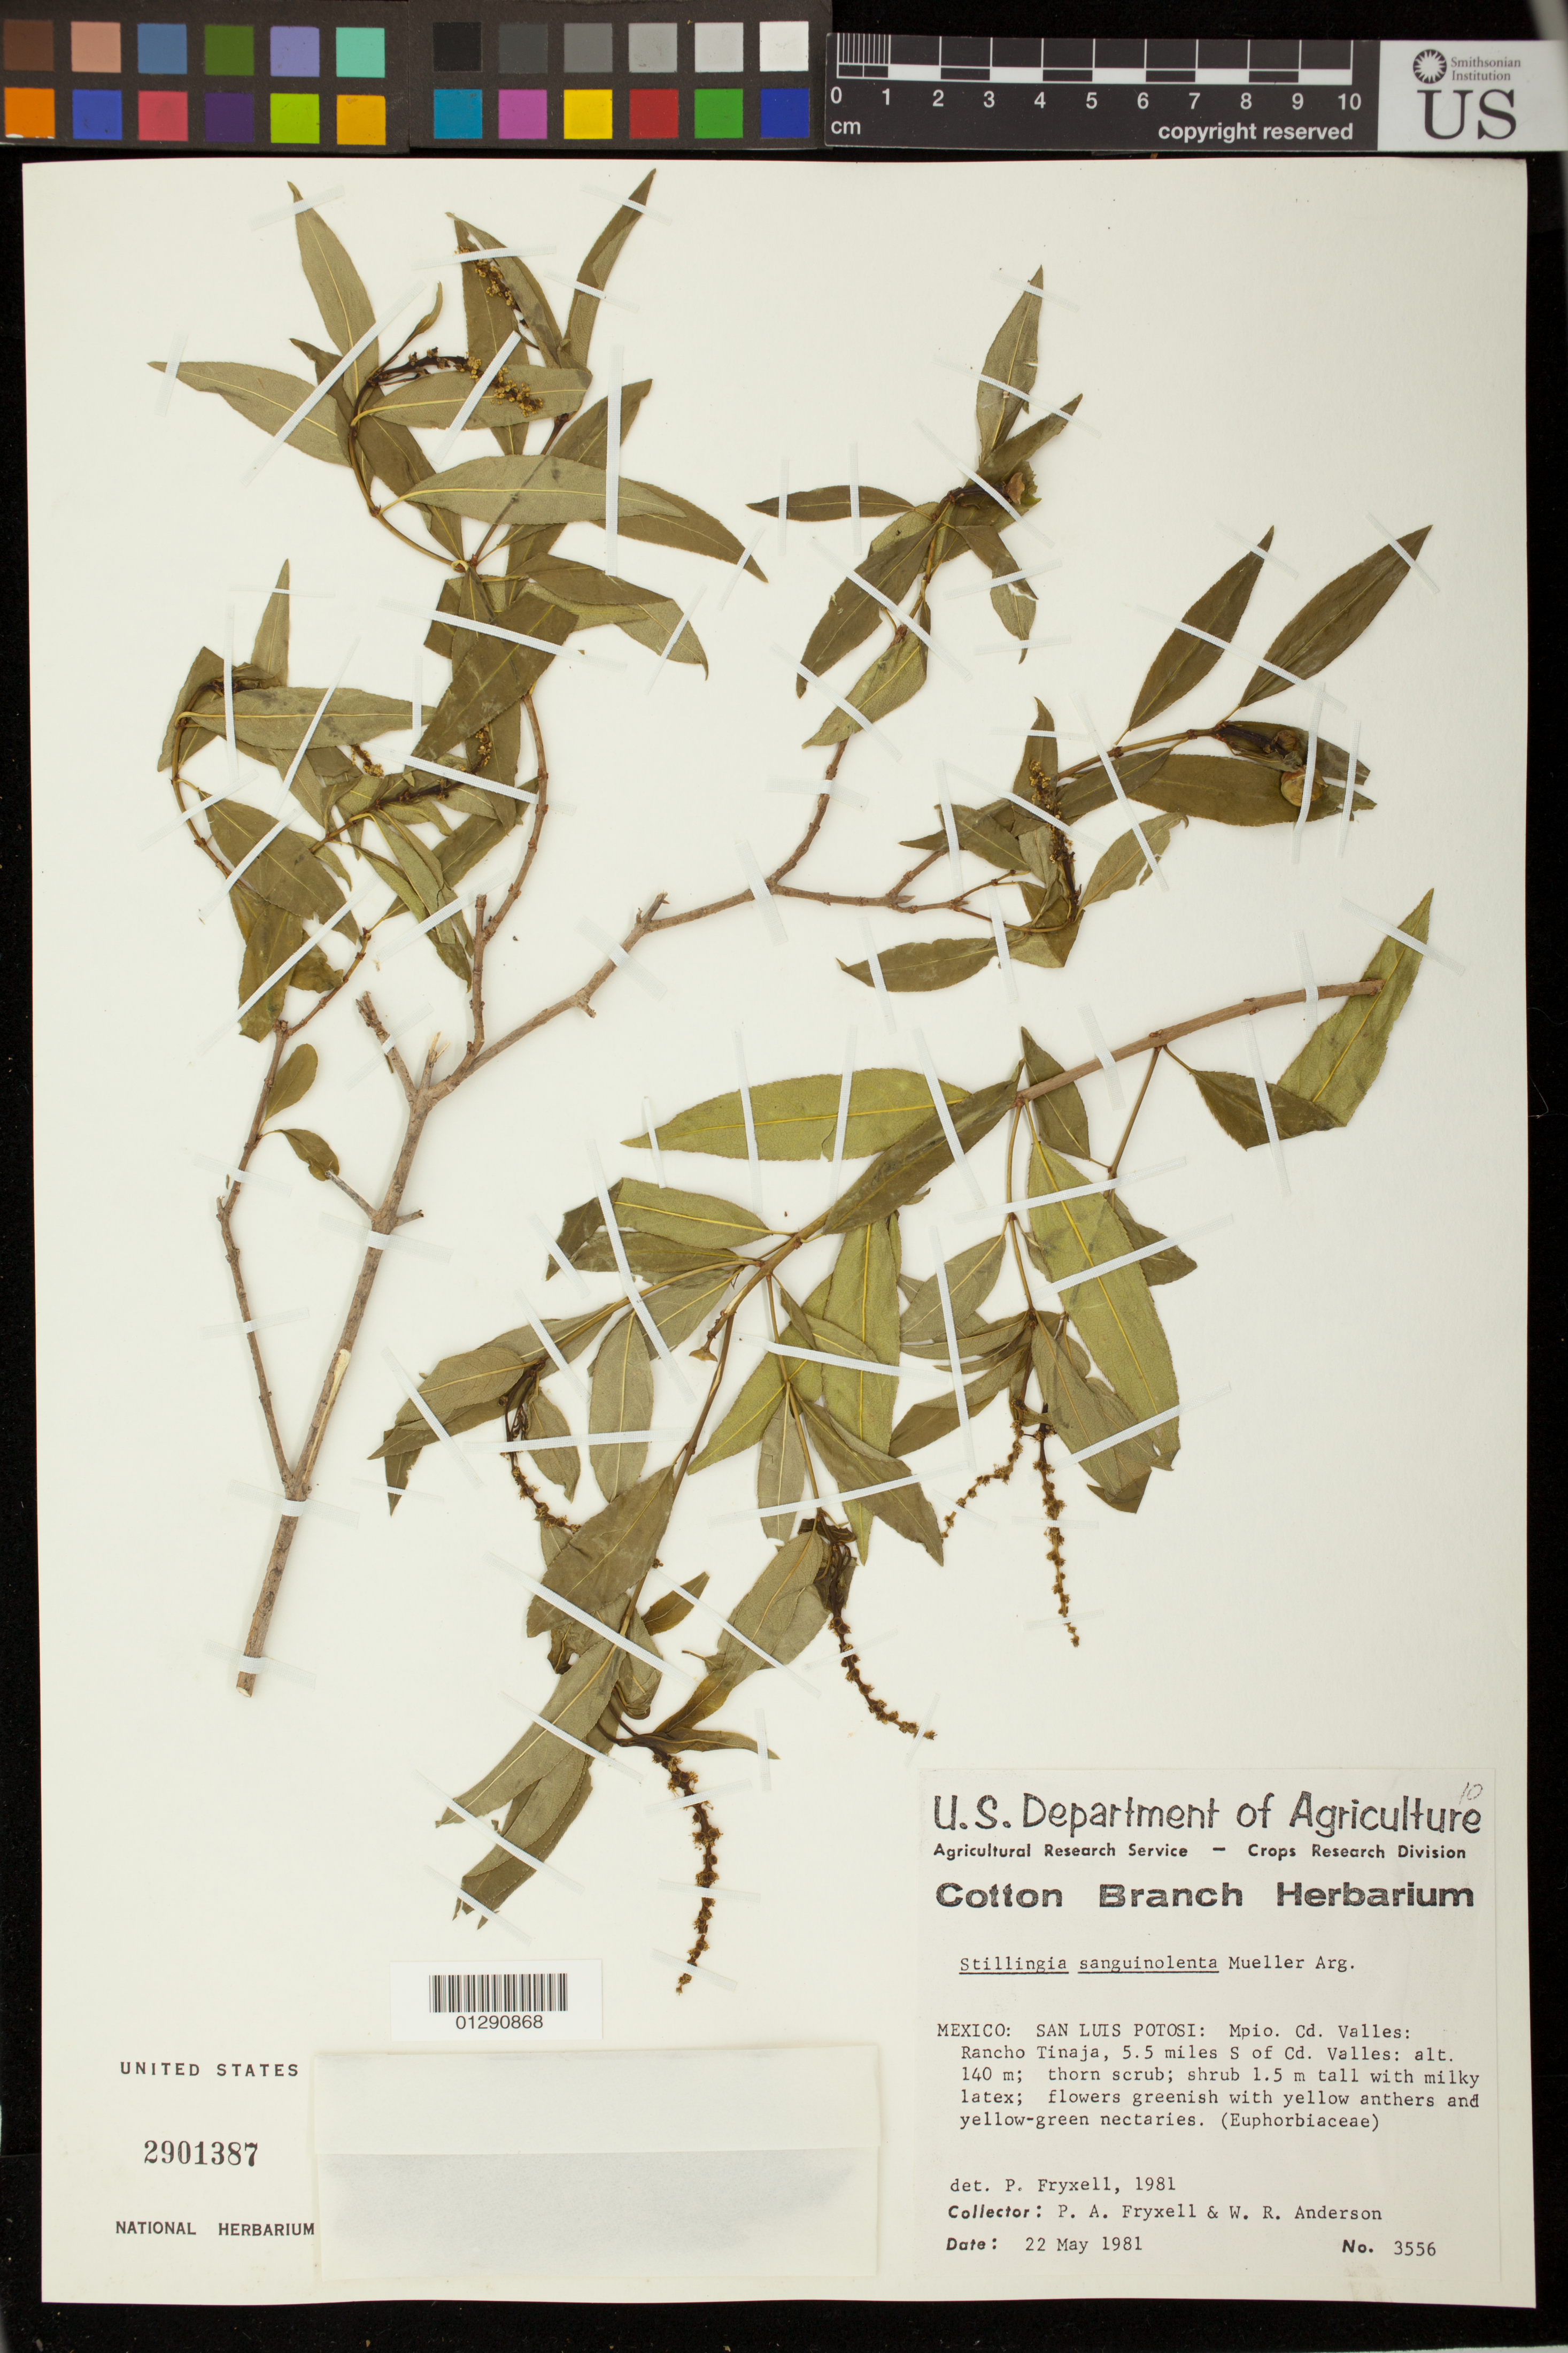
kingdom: Plantae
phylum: Tracheophyta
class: Magnoliopsida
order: Malpighiales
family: Euphorbiaceae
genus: Stillingia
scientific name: Stillingia sanguinolenta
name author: Müll. Arg.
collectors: P. A. Fryxell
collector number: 3556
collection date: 1981-05-22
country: Mexico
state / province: San Luis Potosi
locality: Mpio. Cd. Valles: Rancho Tinaja, 5.5 miles S of Cd. Valles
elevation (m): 140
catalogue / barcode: US 2901387